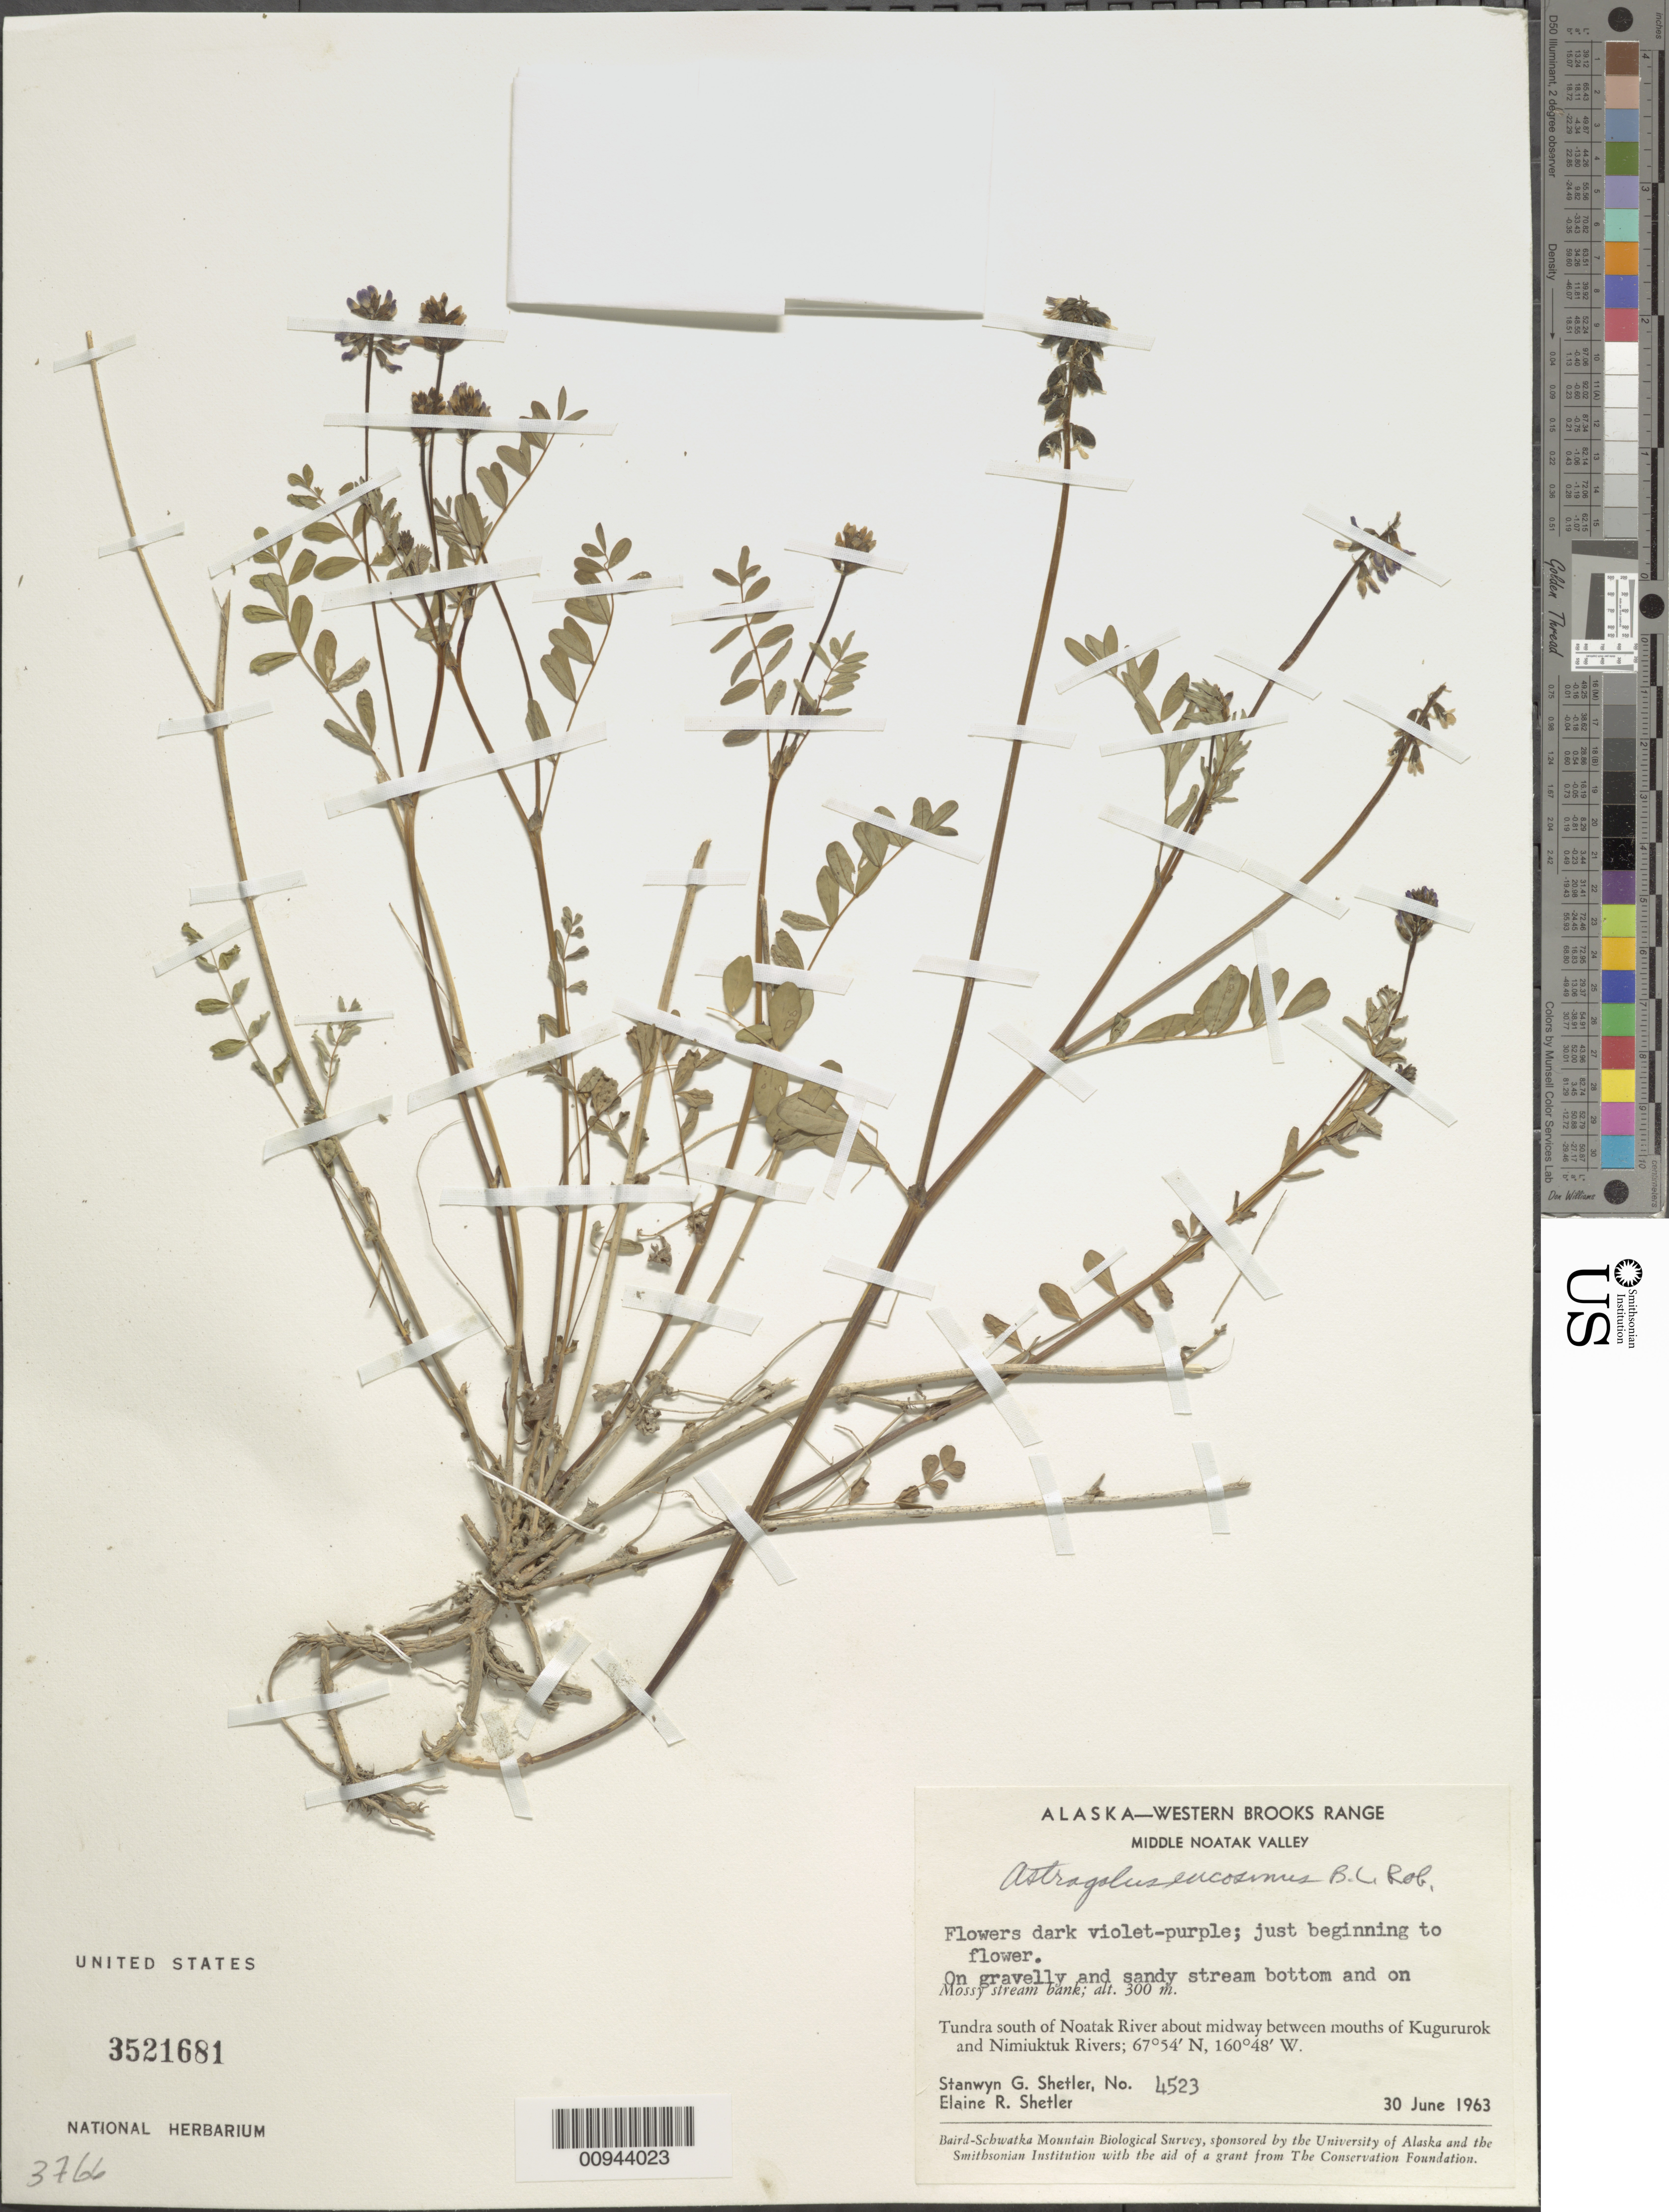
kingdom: Plantae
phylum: Tracheophyta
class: Magnoliopsida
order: Fabales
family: Fabaceae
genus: Astragalus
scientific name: Astragalus eucosmus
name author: B.L. Rob.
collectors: S. Shetler & E. R. Shetler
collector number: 4523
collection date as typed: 30 Jun 1963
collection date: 1963-06-30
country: United States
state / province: Alaska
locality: S of Noatak River about midway between mouths of Kugururok and Nimiuktuk Rivers. Western Brooks Range, Middle Noatak Valley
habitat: Tundra. On gravelly and sandy stream bottom and on mossy stream bank.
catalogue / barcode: US 3521681